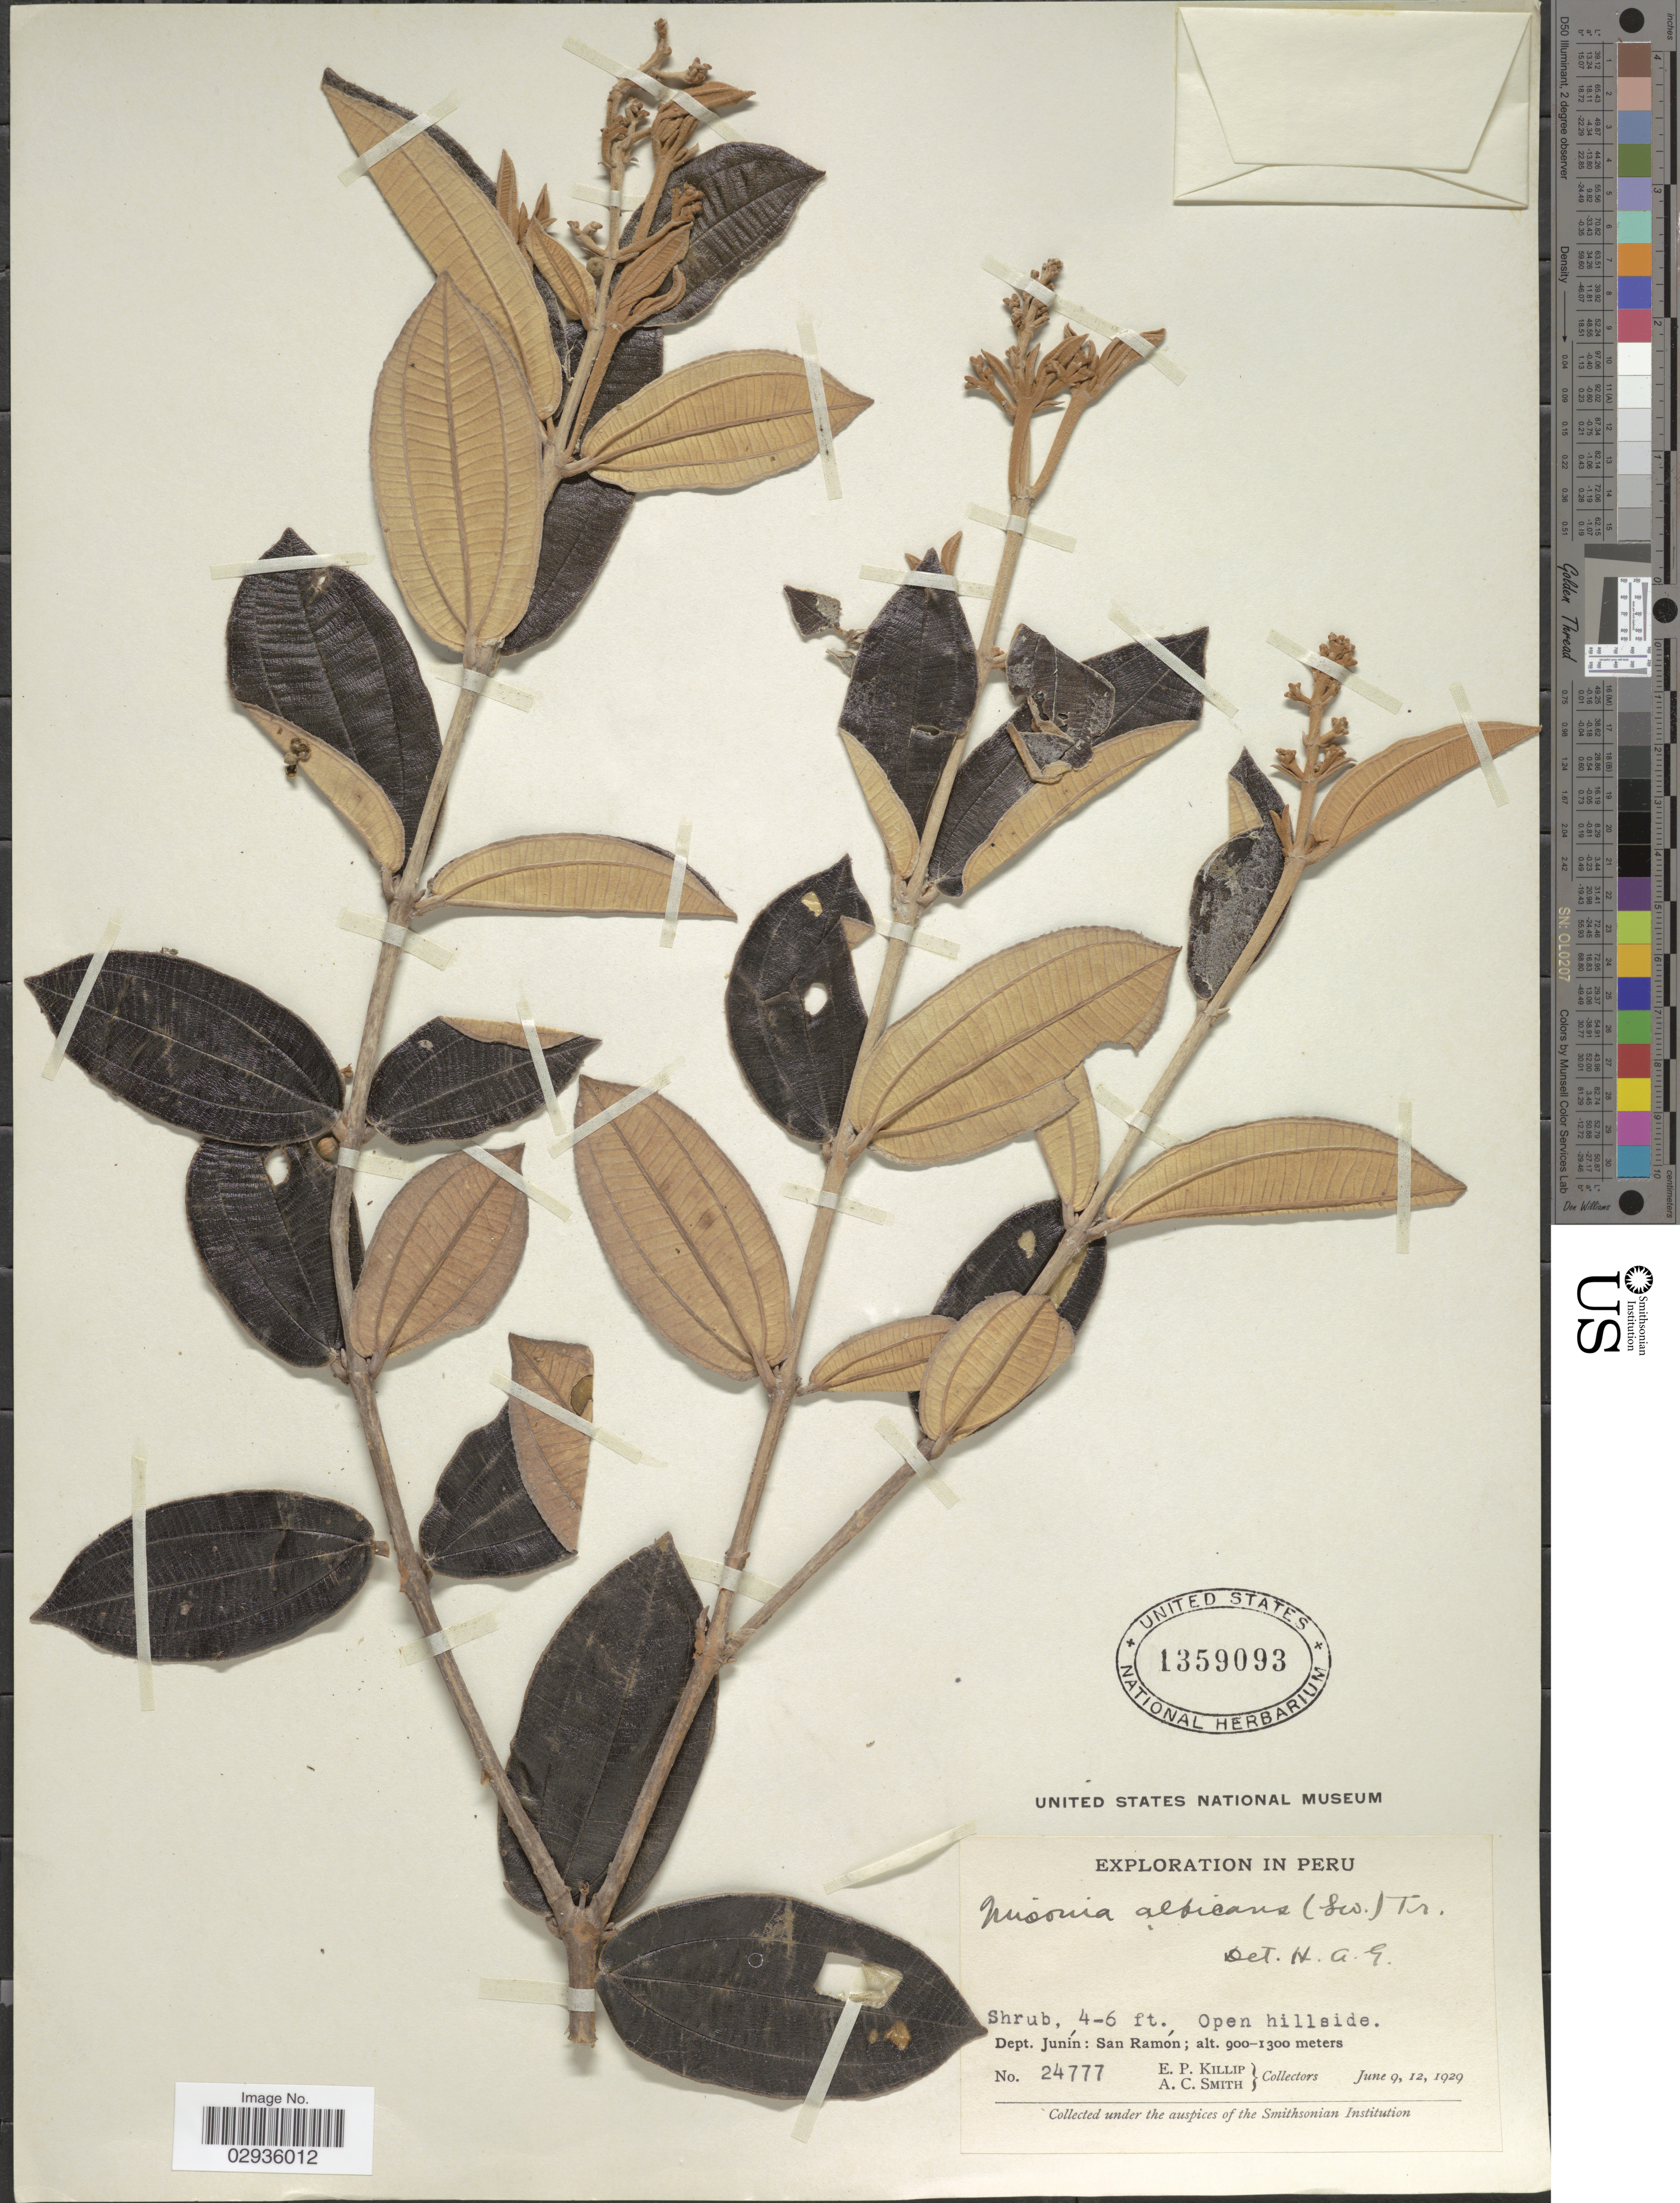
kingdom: Plantae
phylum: Tracheophyta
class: Magnoliopsida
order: Myrtales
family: Melastomataceae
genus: Miconia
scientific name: Miconia albicans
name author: (Sw.) Steud.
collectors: E. P. Killip & A. C. Smith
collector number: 24777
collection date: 1929-06-09/1929-06-12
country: Peru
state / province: Junín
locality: Dept. Junín: San Ramón.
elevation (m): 900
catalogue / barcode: US 1359093